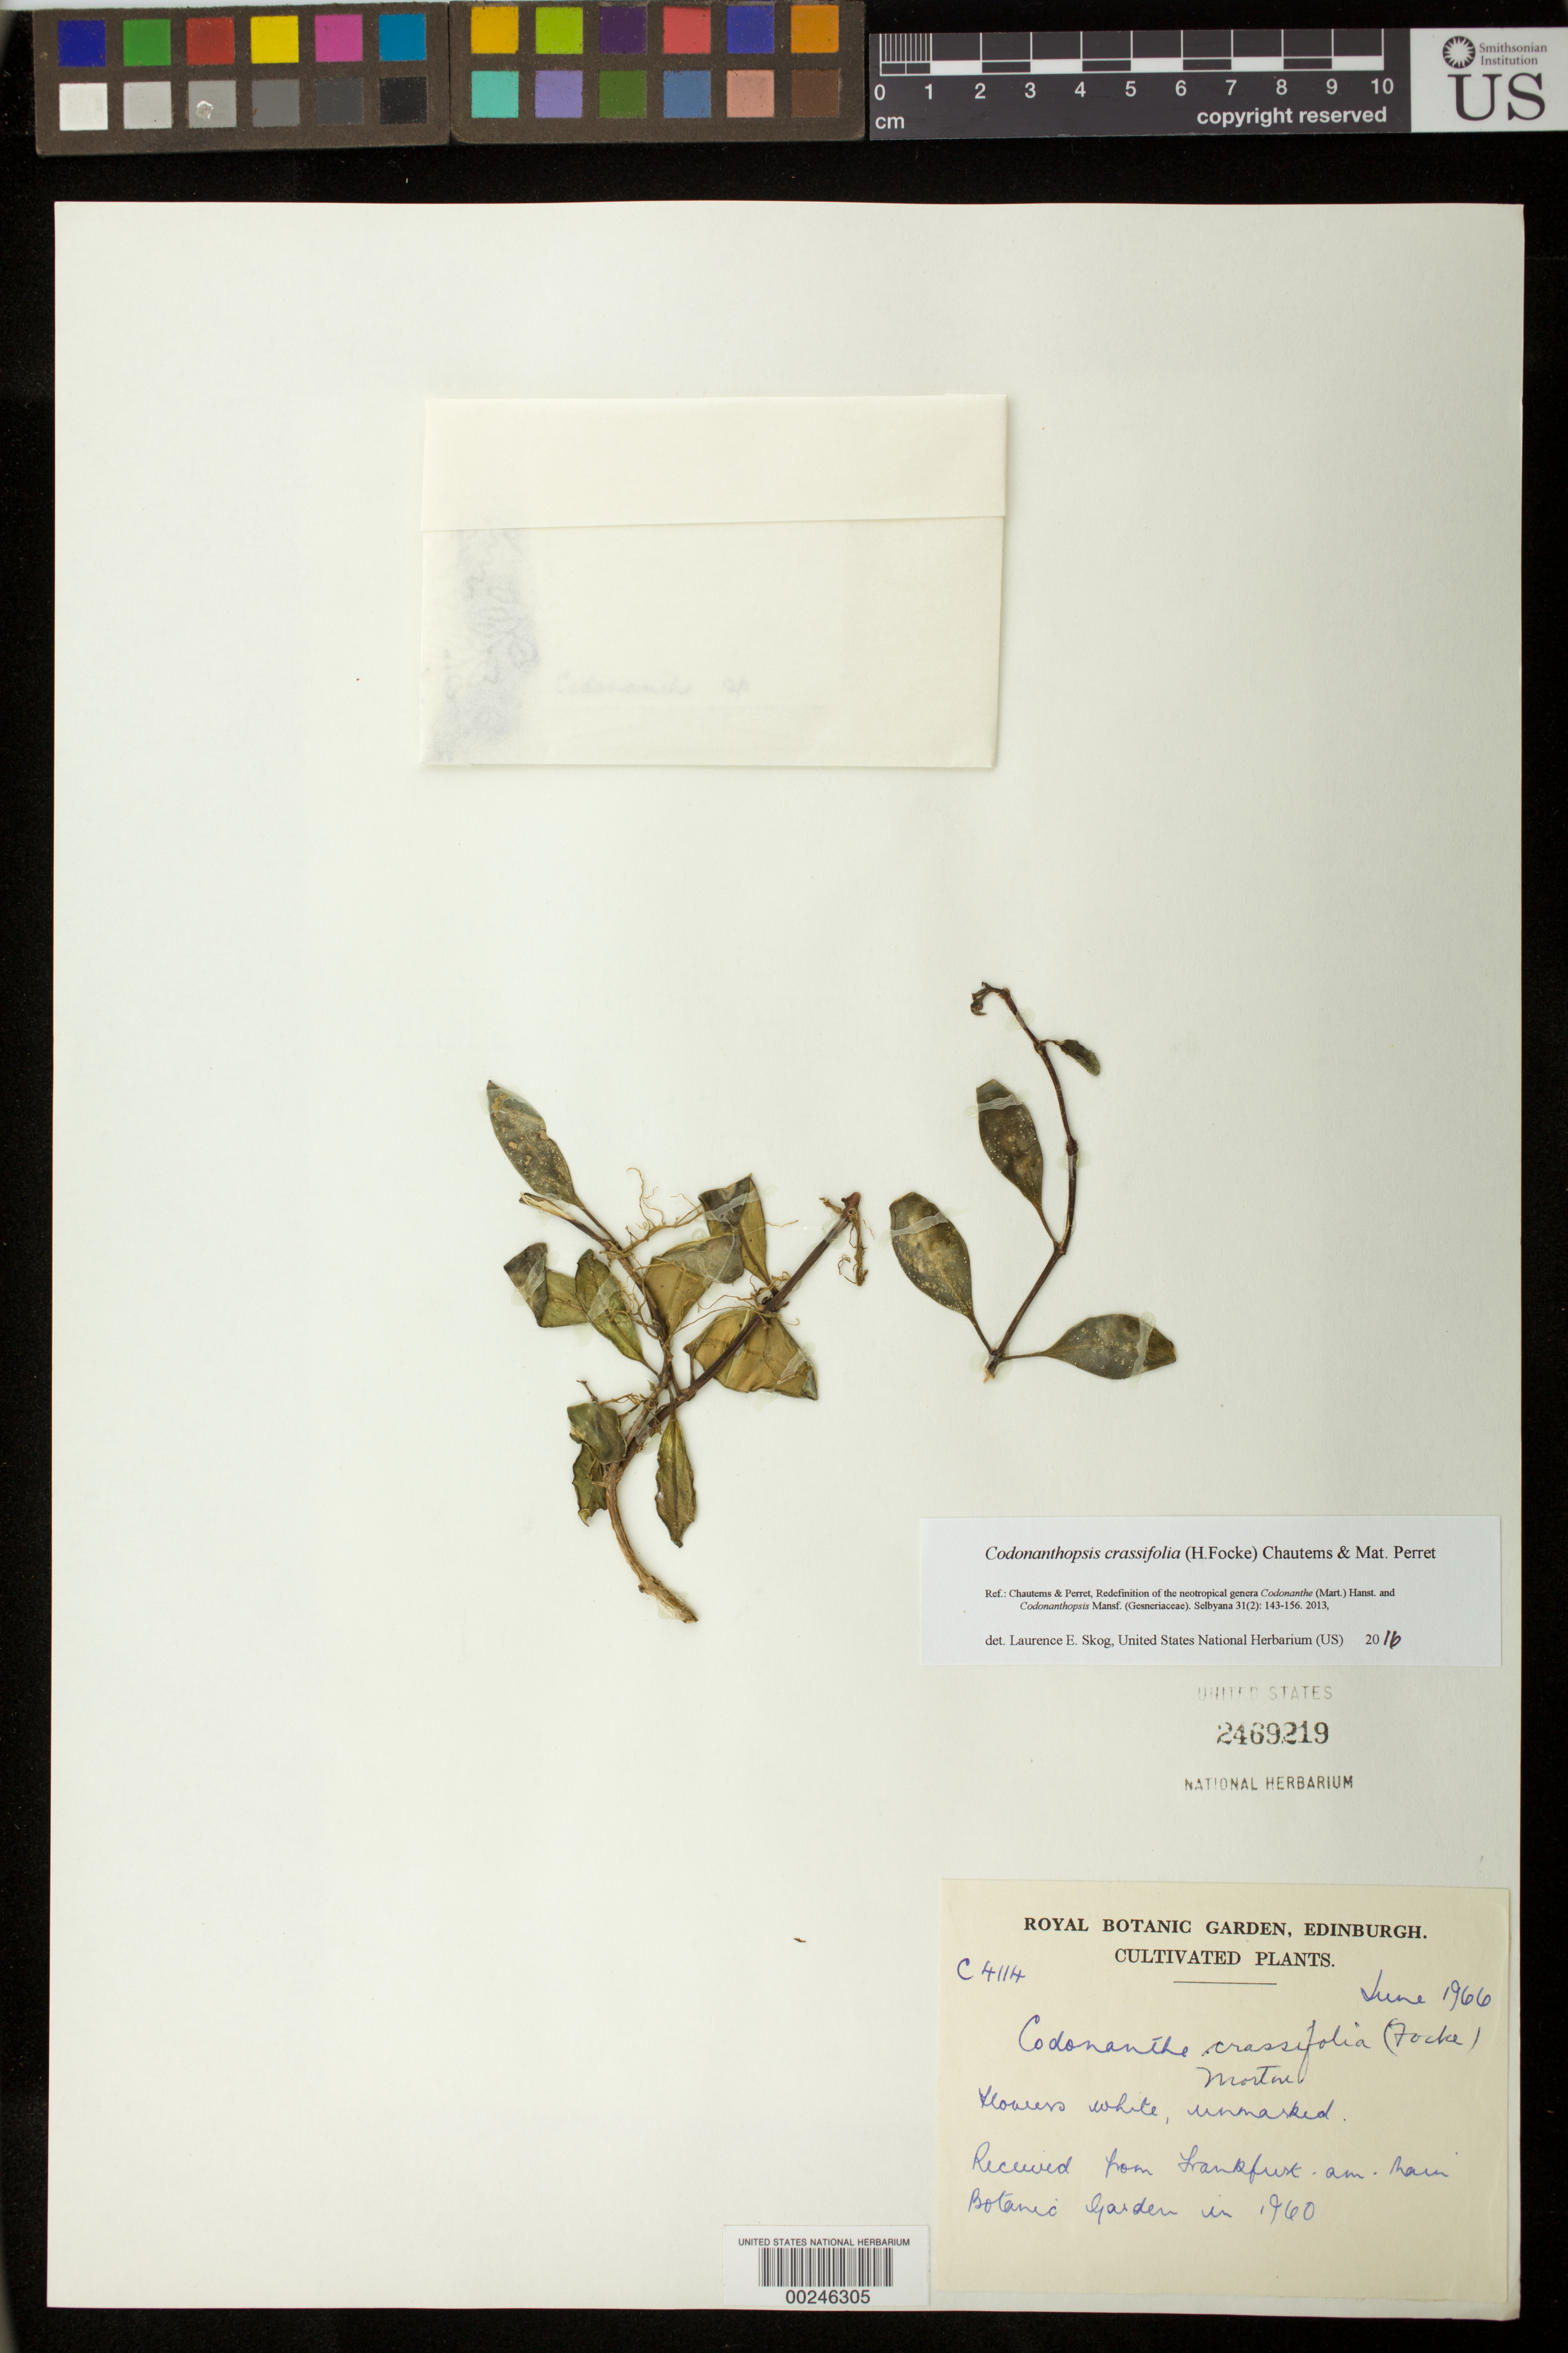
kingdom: Plantae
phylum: Tracheophyta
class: Magnoliopsida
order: Lamiales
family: Gesneriaceae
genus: Codonanthopsis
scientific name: Codonanthopsis crassifolia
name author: (H. Focke) Chautems & Mat.Perret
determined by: Skog, Laurence E.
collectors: RBG Edinburgh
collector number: C. 4114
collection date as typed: Jun 1966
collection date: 1966-06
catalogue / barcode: US 2469219